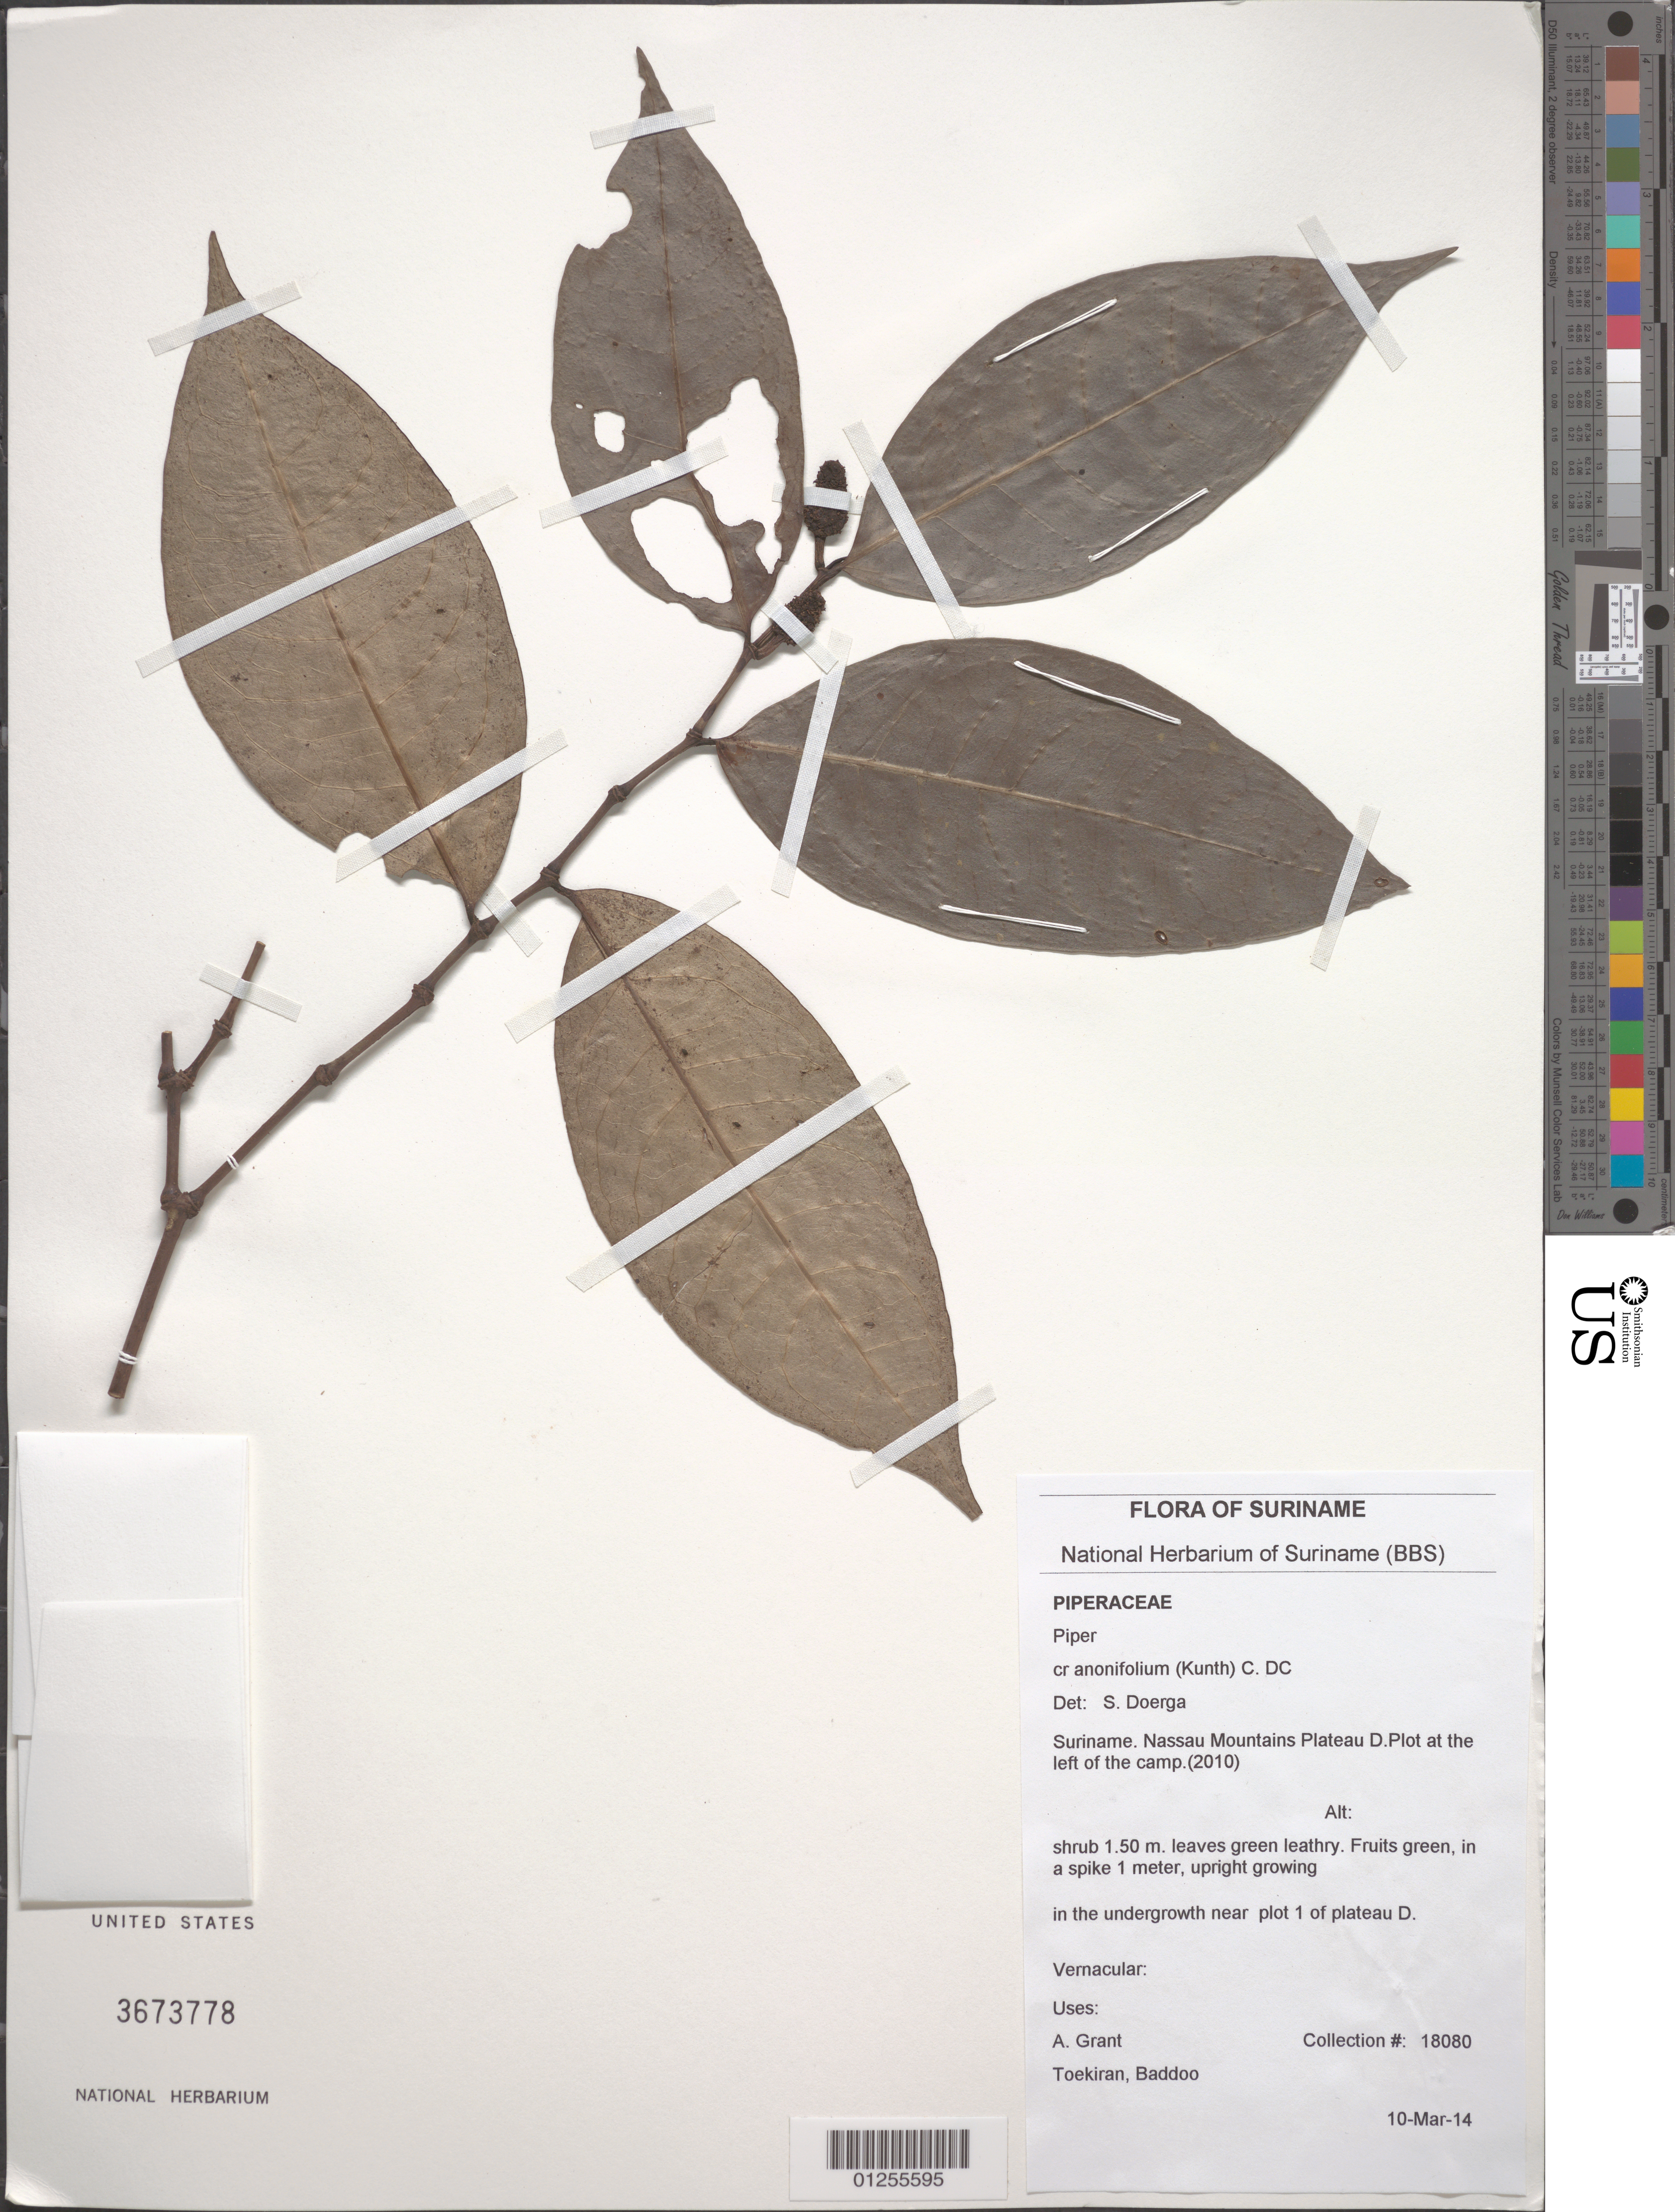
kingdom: Plantae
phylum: Tracheophyta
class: Magnoliopsida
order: Piperales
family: Piperaceae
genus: Piper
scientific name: Piper anonifolium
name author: (Kunth) C. DC.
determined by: Doerga, S.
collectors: A. Grant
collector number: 18080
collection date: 2010-03-14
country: Suriname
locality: Nassau Mountains, Plateau D. Plot at the left of the camp (2010). Near plot 1 of plateau D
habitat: Undergrowth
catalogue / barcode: US 3673778